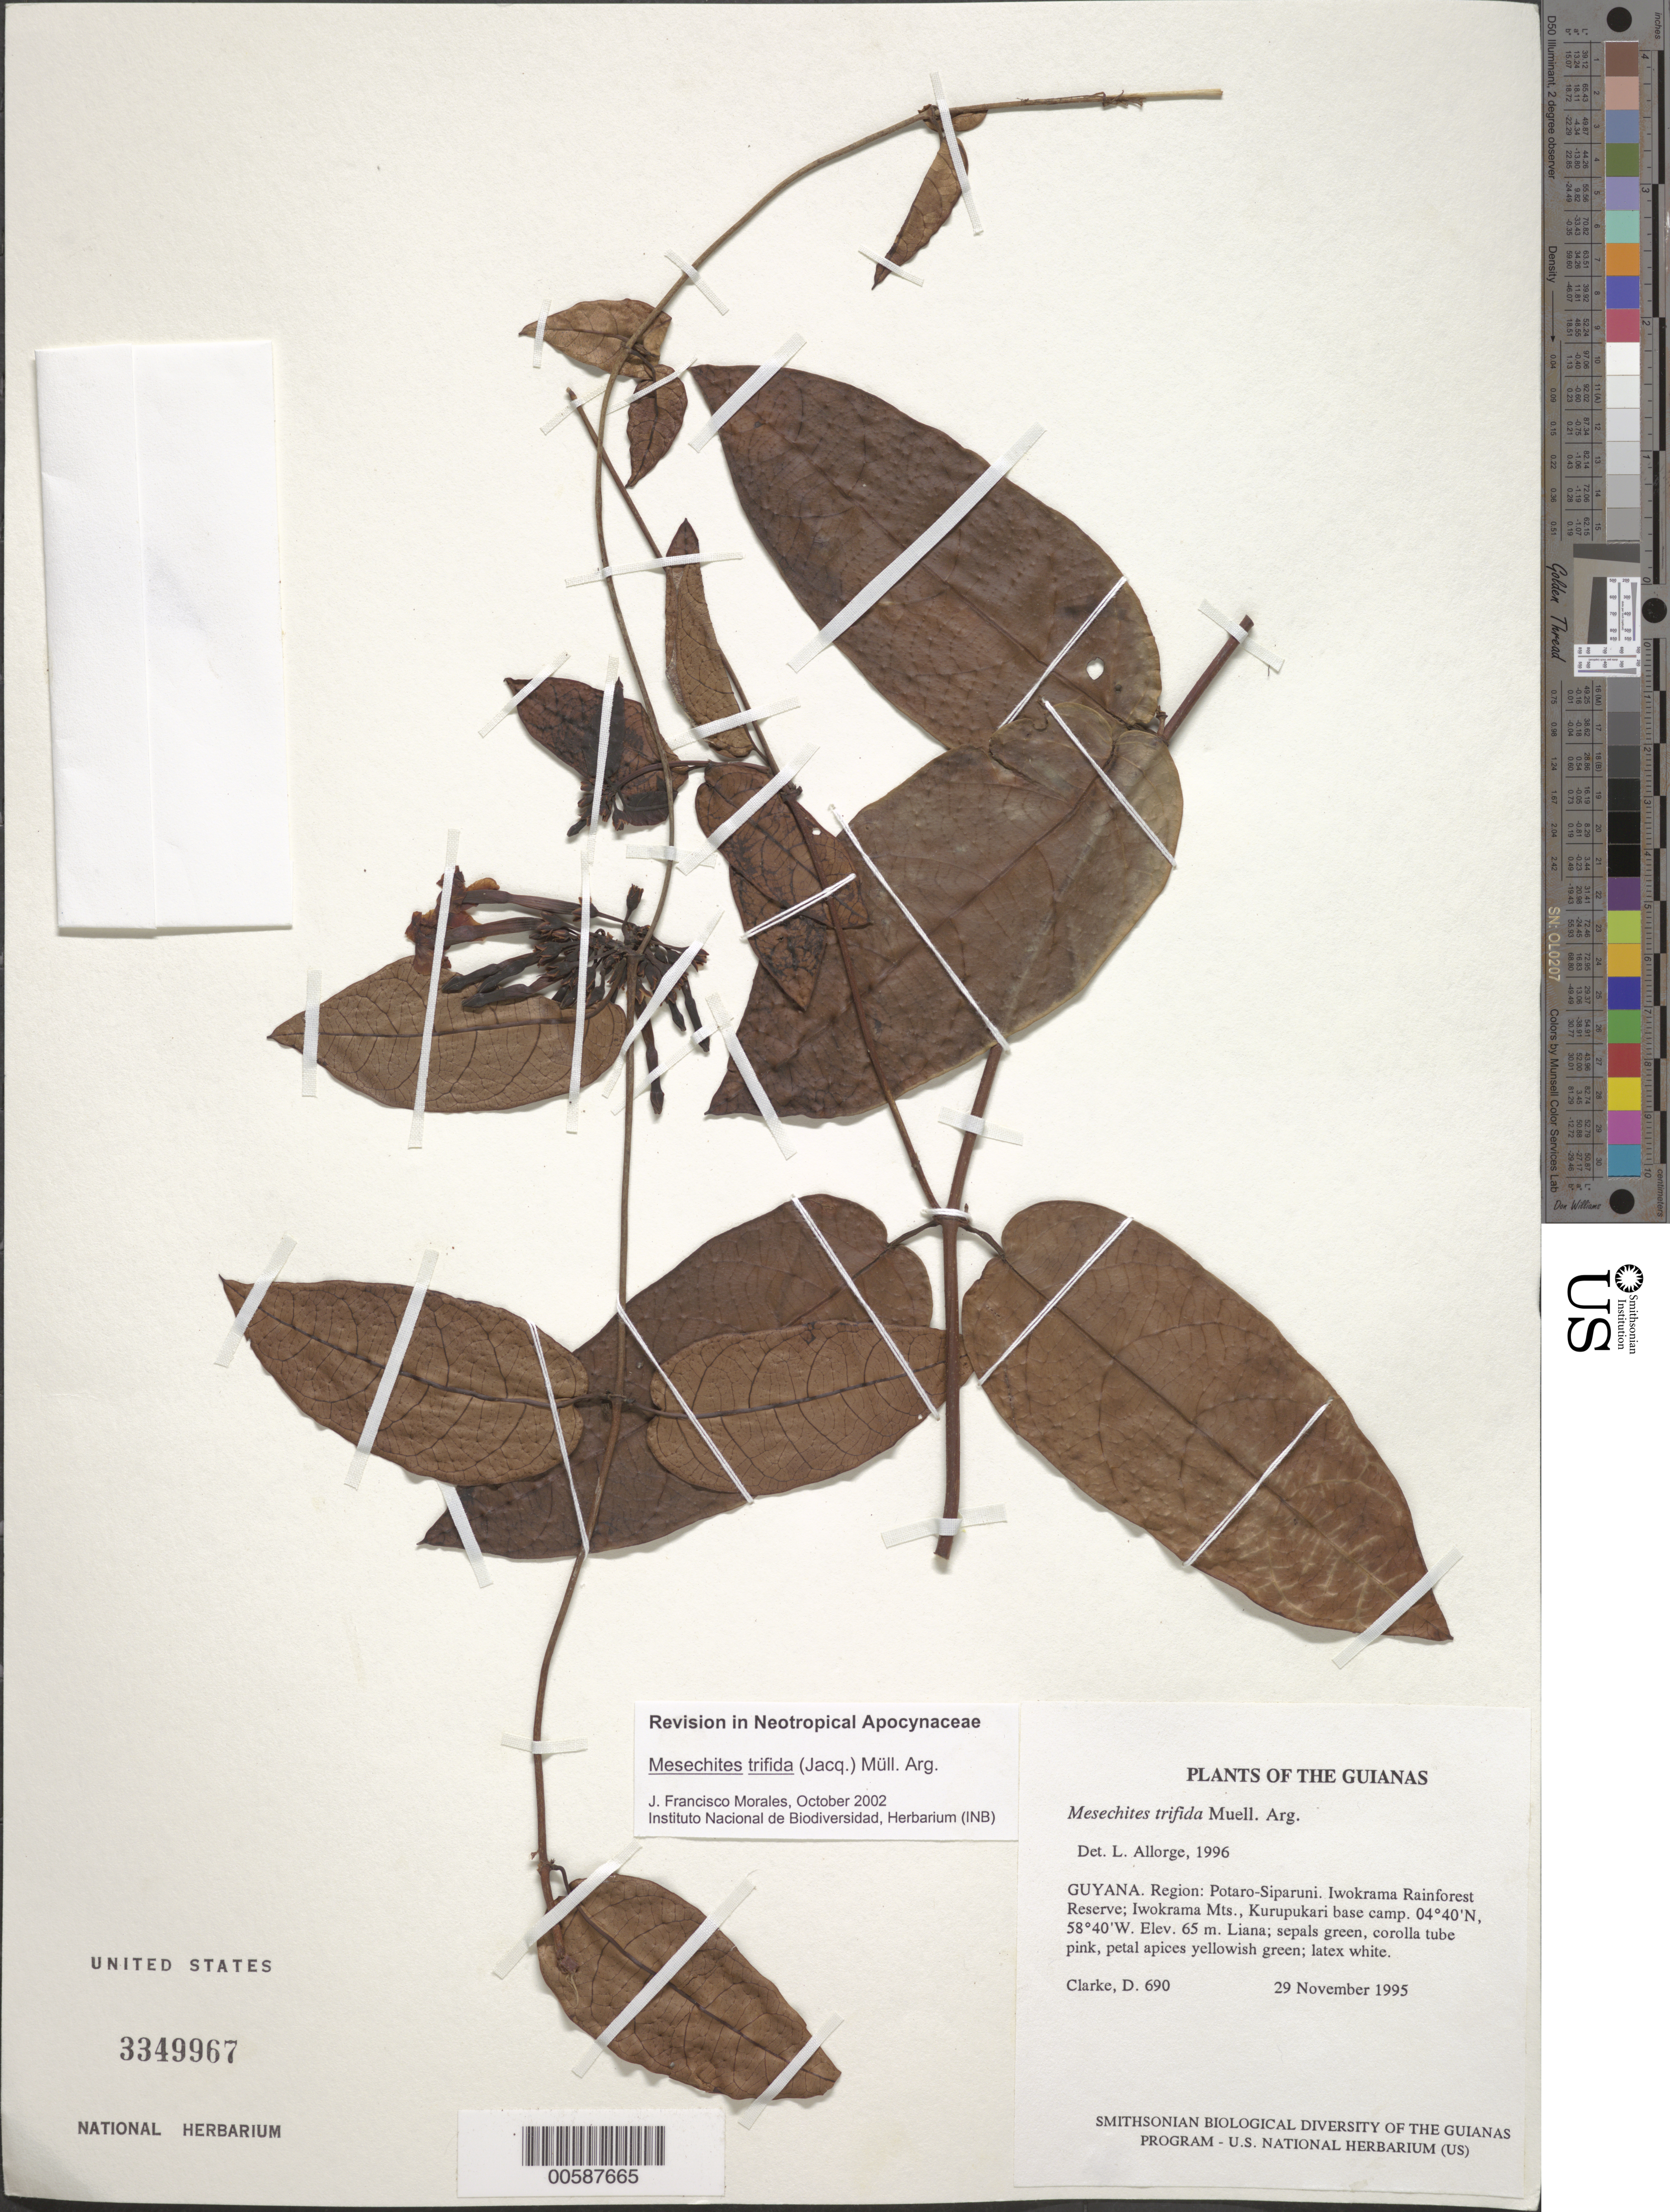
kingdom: Plantae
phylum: Tracheophyta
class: Magnoliopsida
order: Gentianales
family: Apocynaceae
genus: Mesechites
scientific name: Mesechites trifidus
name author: (Jacq.) Müll. Arg.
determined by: Morales, J. F.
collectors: H. D. Clarke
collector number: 690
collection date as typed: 29 November 1995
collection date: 1995-11-29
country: Guyana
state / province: Potaro-Siparuni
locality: Iwokrama Rainforest Reserve; Iwokrama Mts., Kurupukari base camp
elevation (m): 65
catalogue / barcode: US 3349967